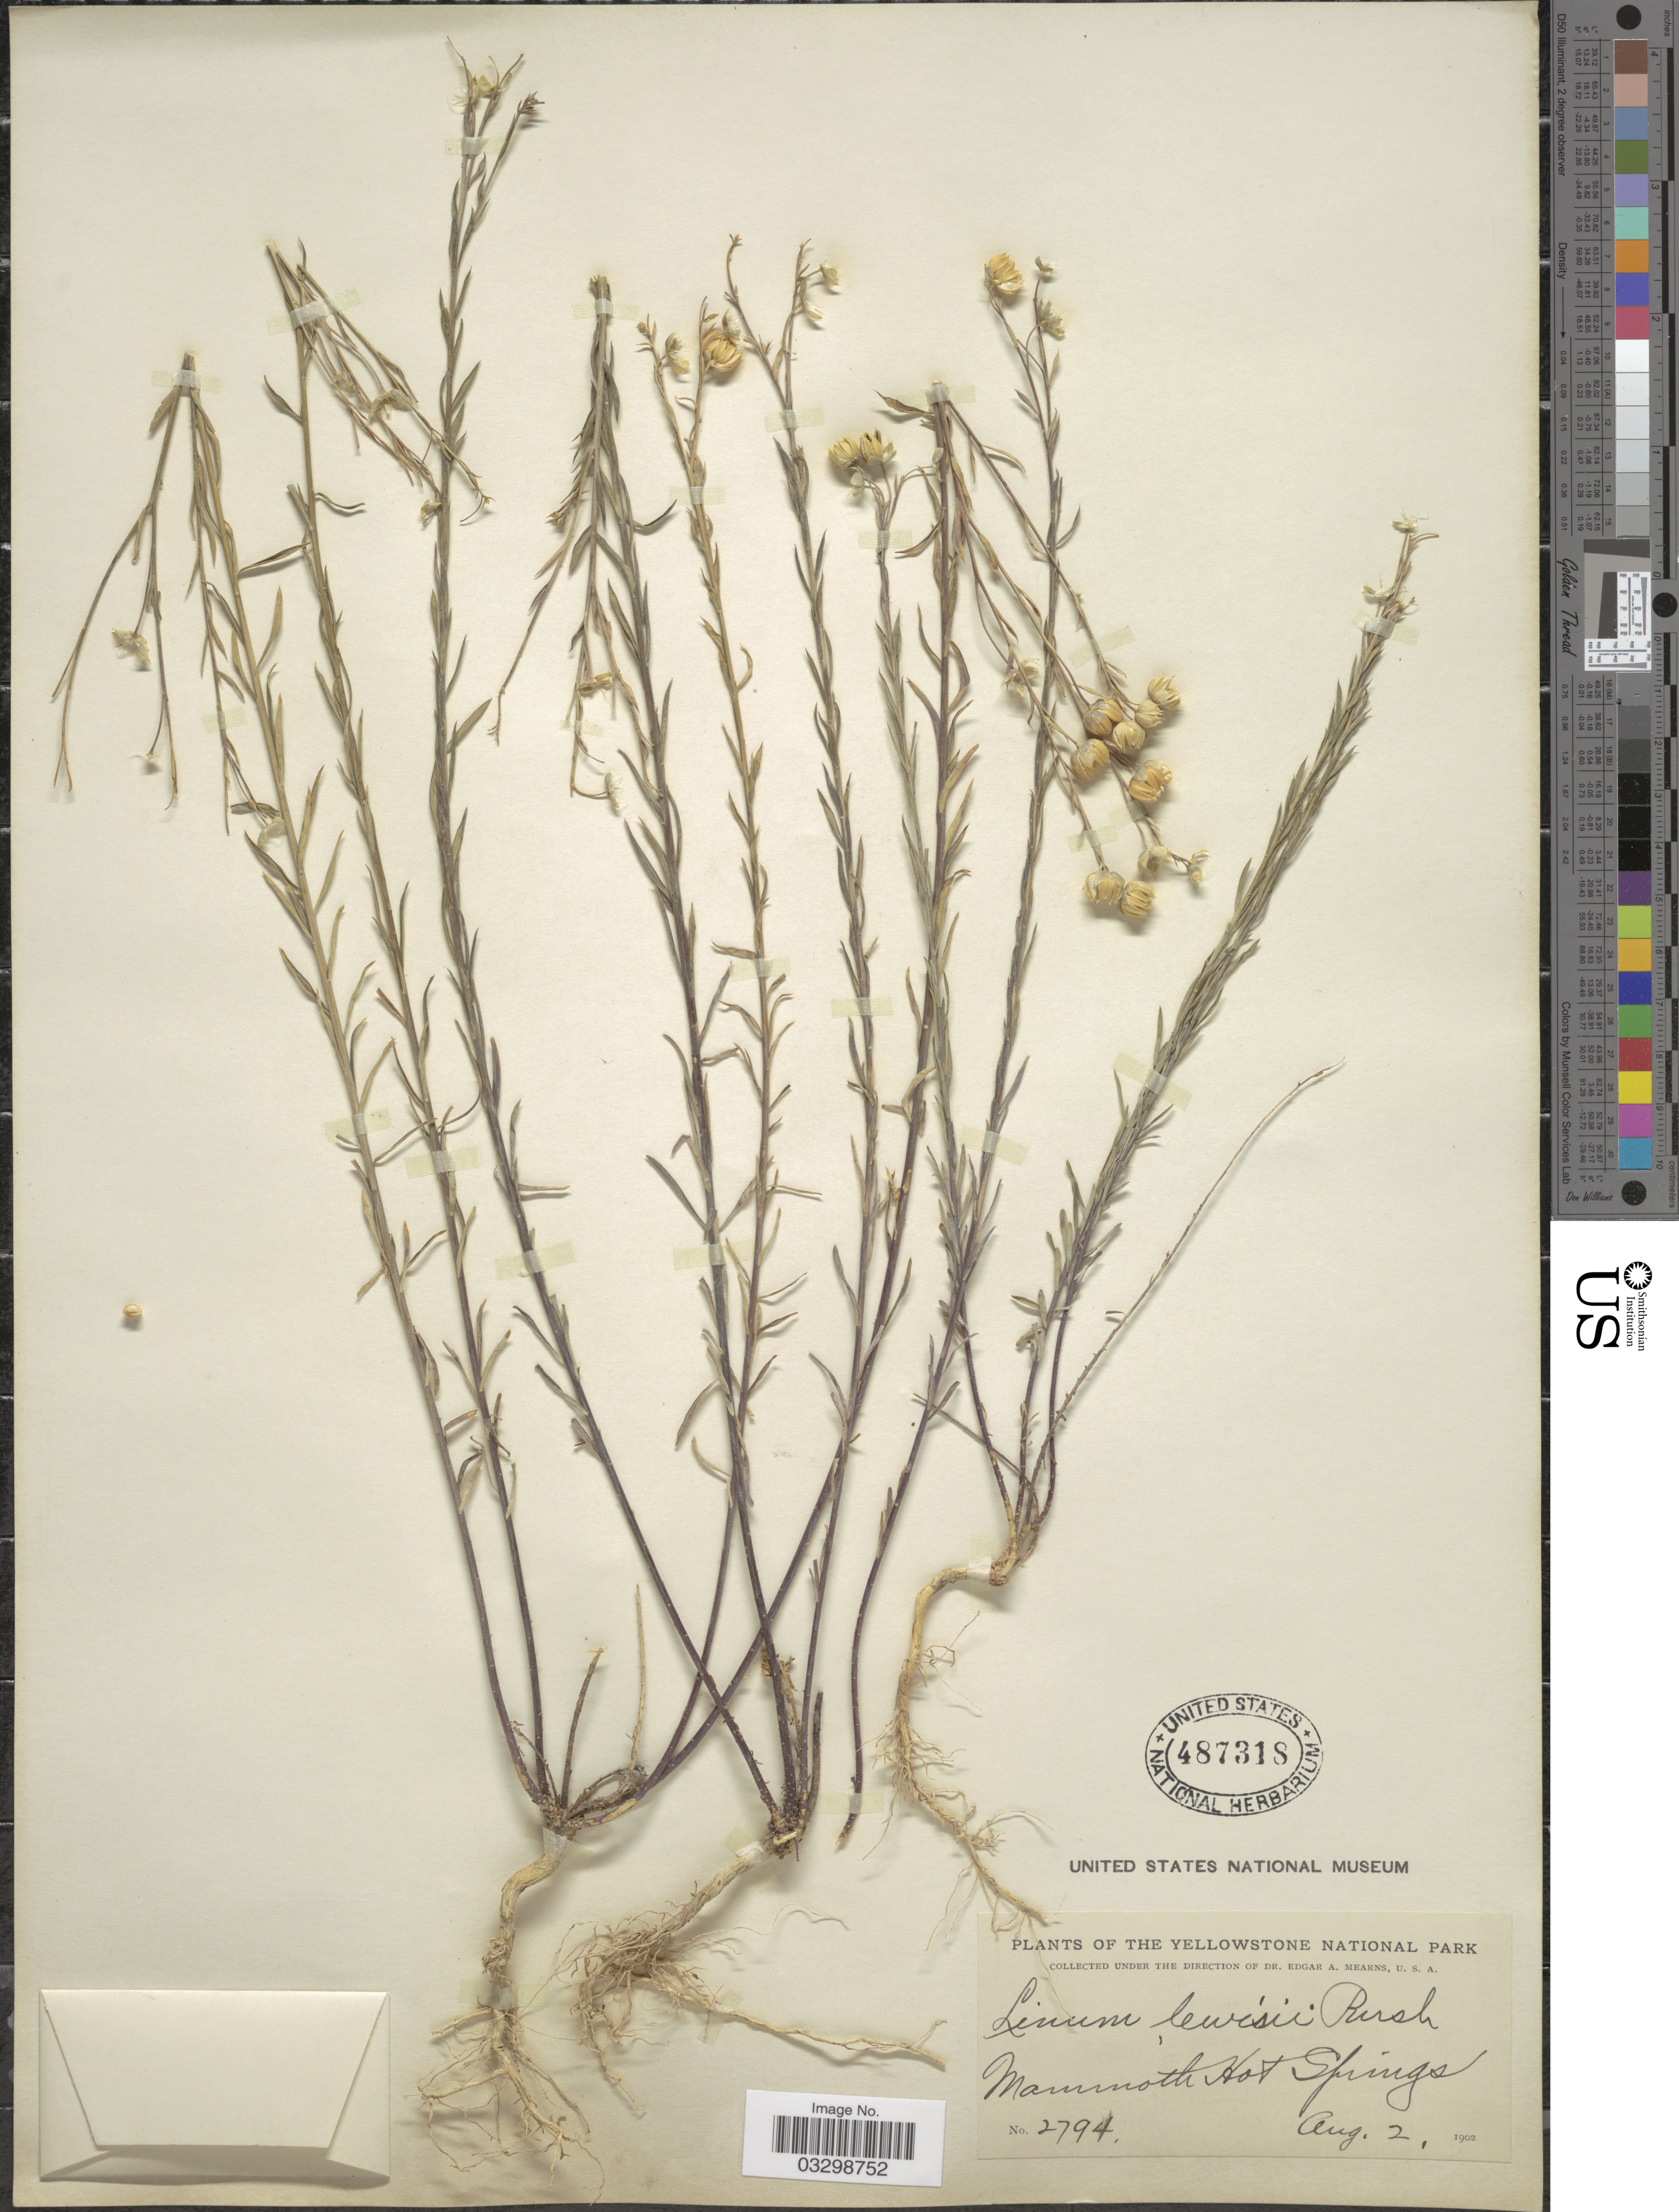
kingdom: Plantae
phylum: Tracheophyta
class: Magnoliopsida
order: Malpighiales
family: Linaceae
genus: Linum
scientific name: Linum lewisii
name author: Pursh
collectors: E. A. Mearns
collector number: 2794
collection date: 1902-08-02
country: United States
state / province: Wyoming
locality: Yellowstone National Park. Mammoth Hot Springs.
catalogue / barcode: US 487318